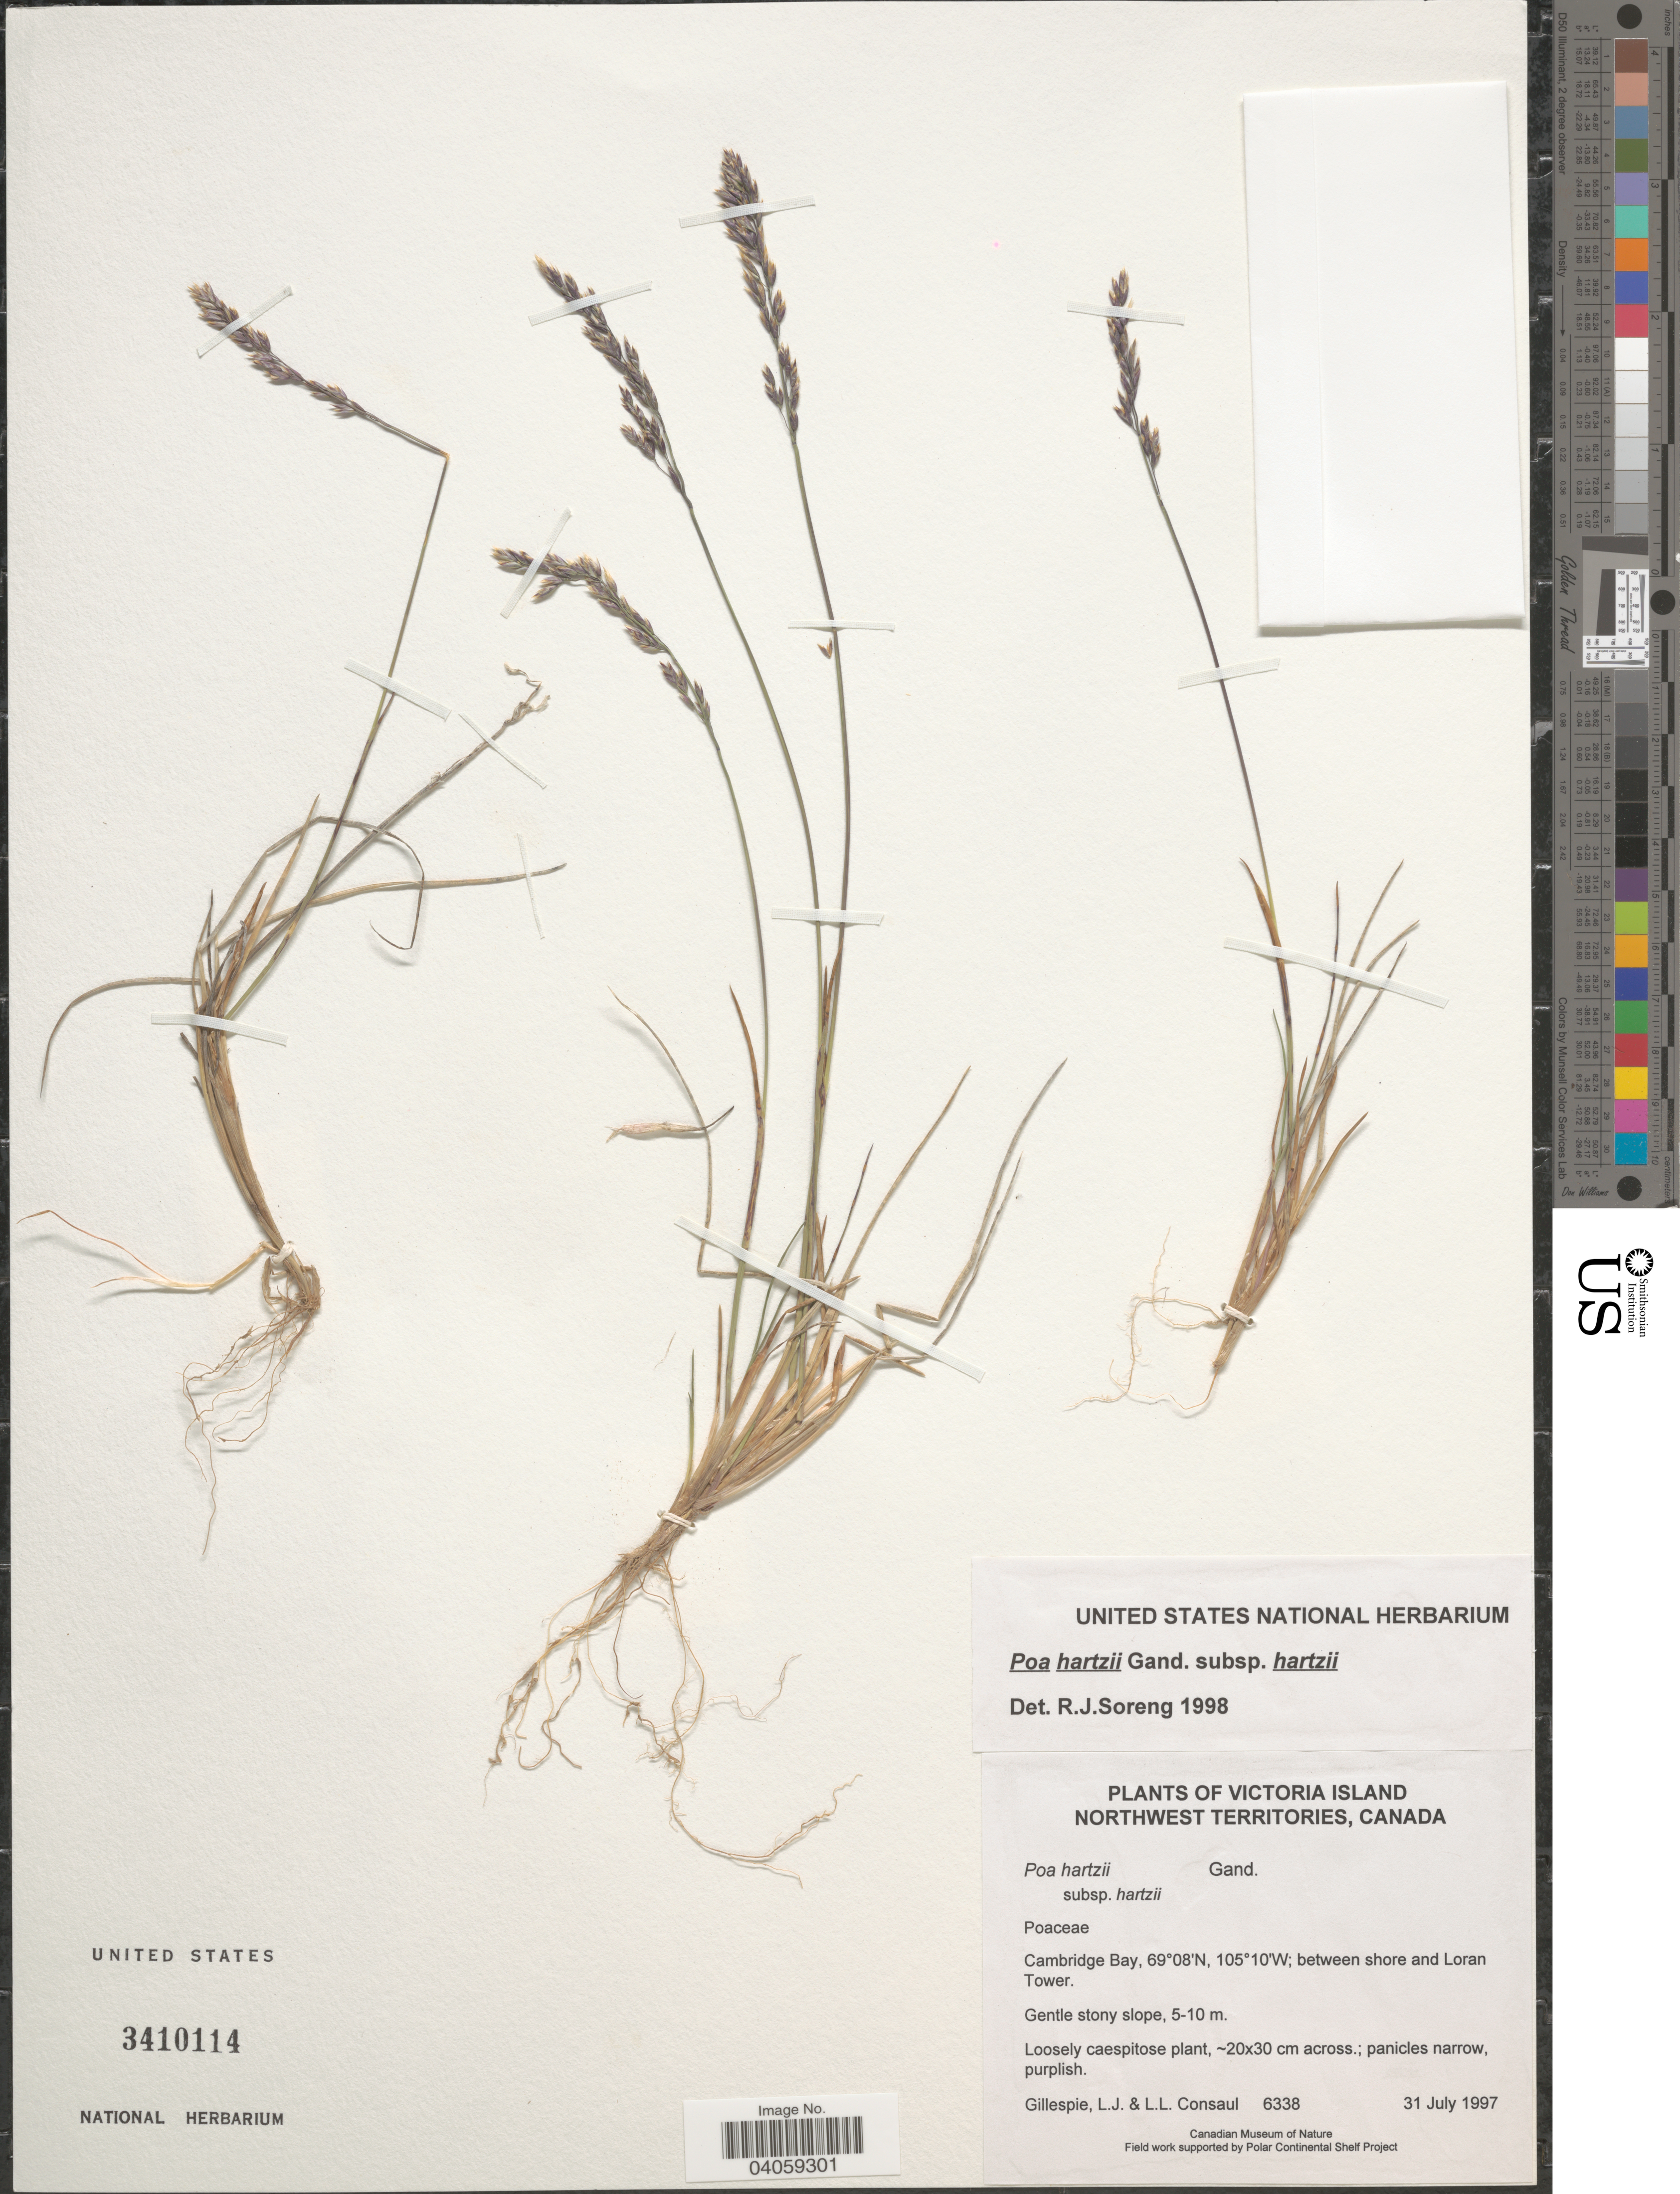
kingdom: Plantae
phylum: Tracheophyta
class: Liliopsida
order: Poales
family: Poaceae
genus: Poa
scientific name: Poa hartzii subsp. hartzii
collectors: L. Gillespie & L. Consaul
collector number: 6338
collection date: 1997-07-31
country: Canada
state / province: Northwest Territories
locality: Victoria Island. Cambridge Bay, between shore and Loran Tower.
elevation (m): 5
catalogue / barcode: US 3410114